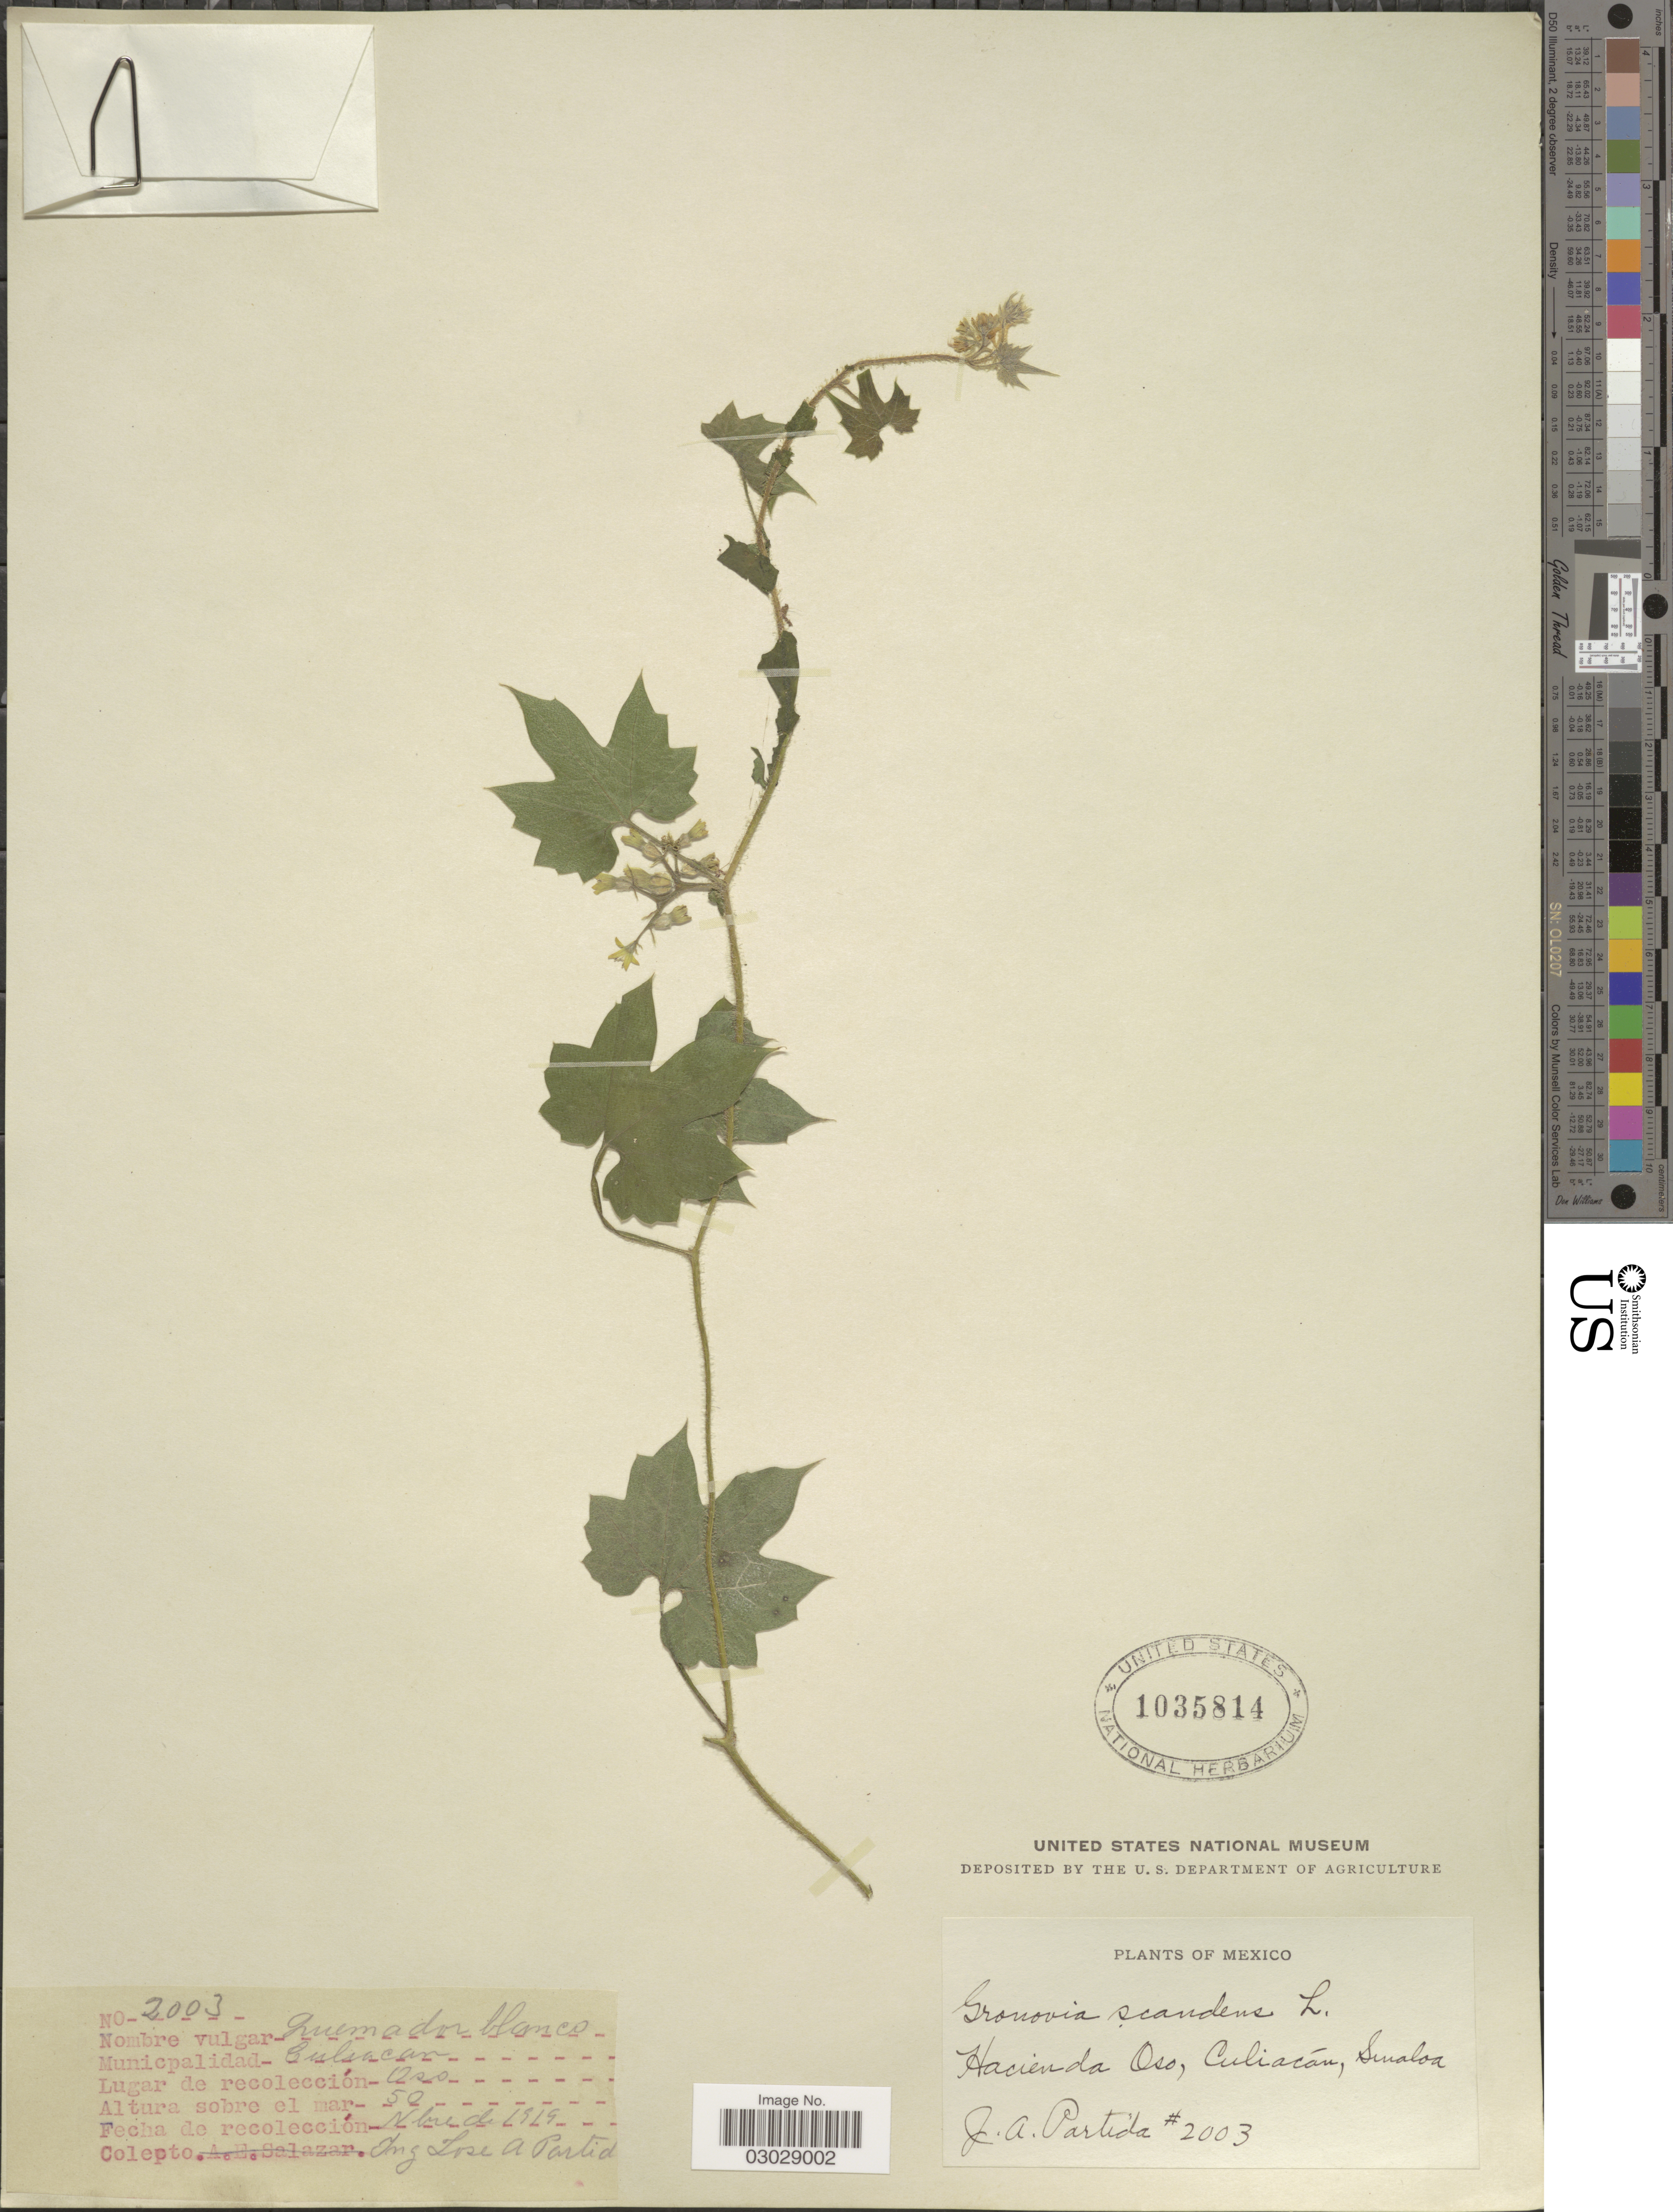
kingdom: Plantae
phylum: Tracheophyta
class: Magnoliopsida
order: Cornales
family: Loasaceae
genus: Gronovia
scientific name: Gronovia scandens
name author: L.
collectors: J. Partida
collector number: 2003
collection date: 1919-11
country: Mexico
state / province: Sinaloa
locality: Hacienda Oso, Municipalidad Culiacán.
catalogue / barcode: US 1035814